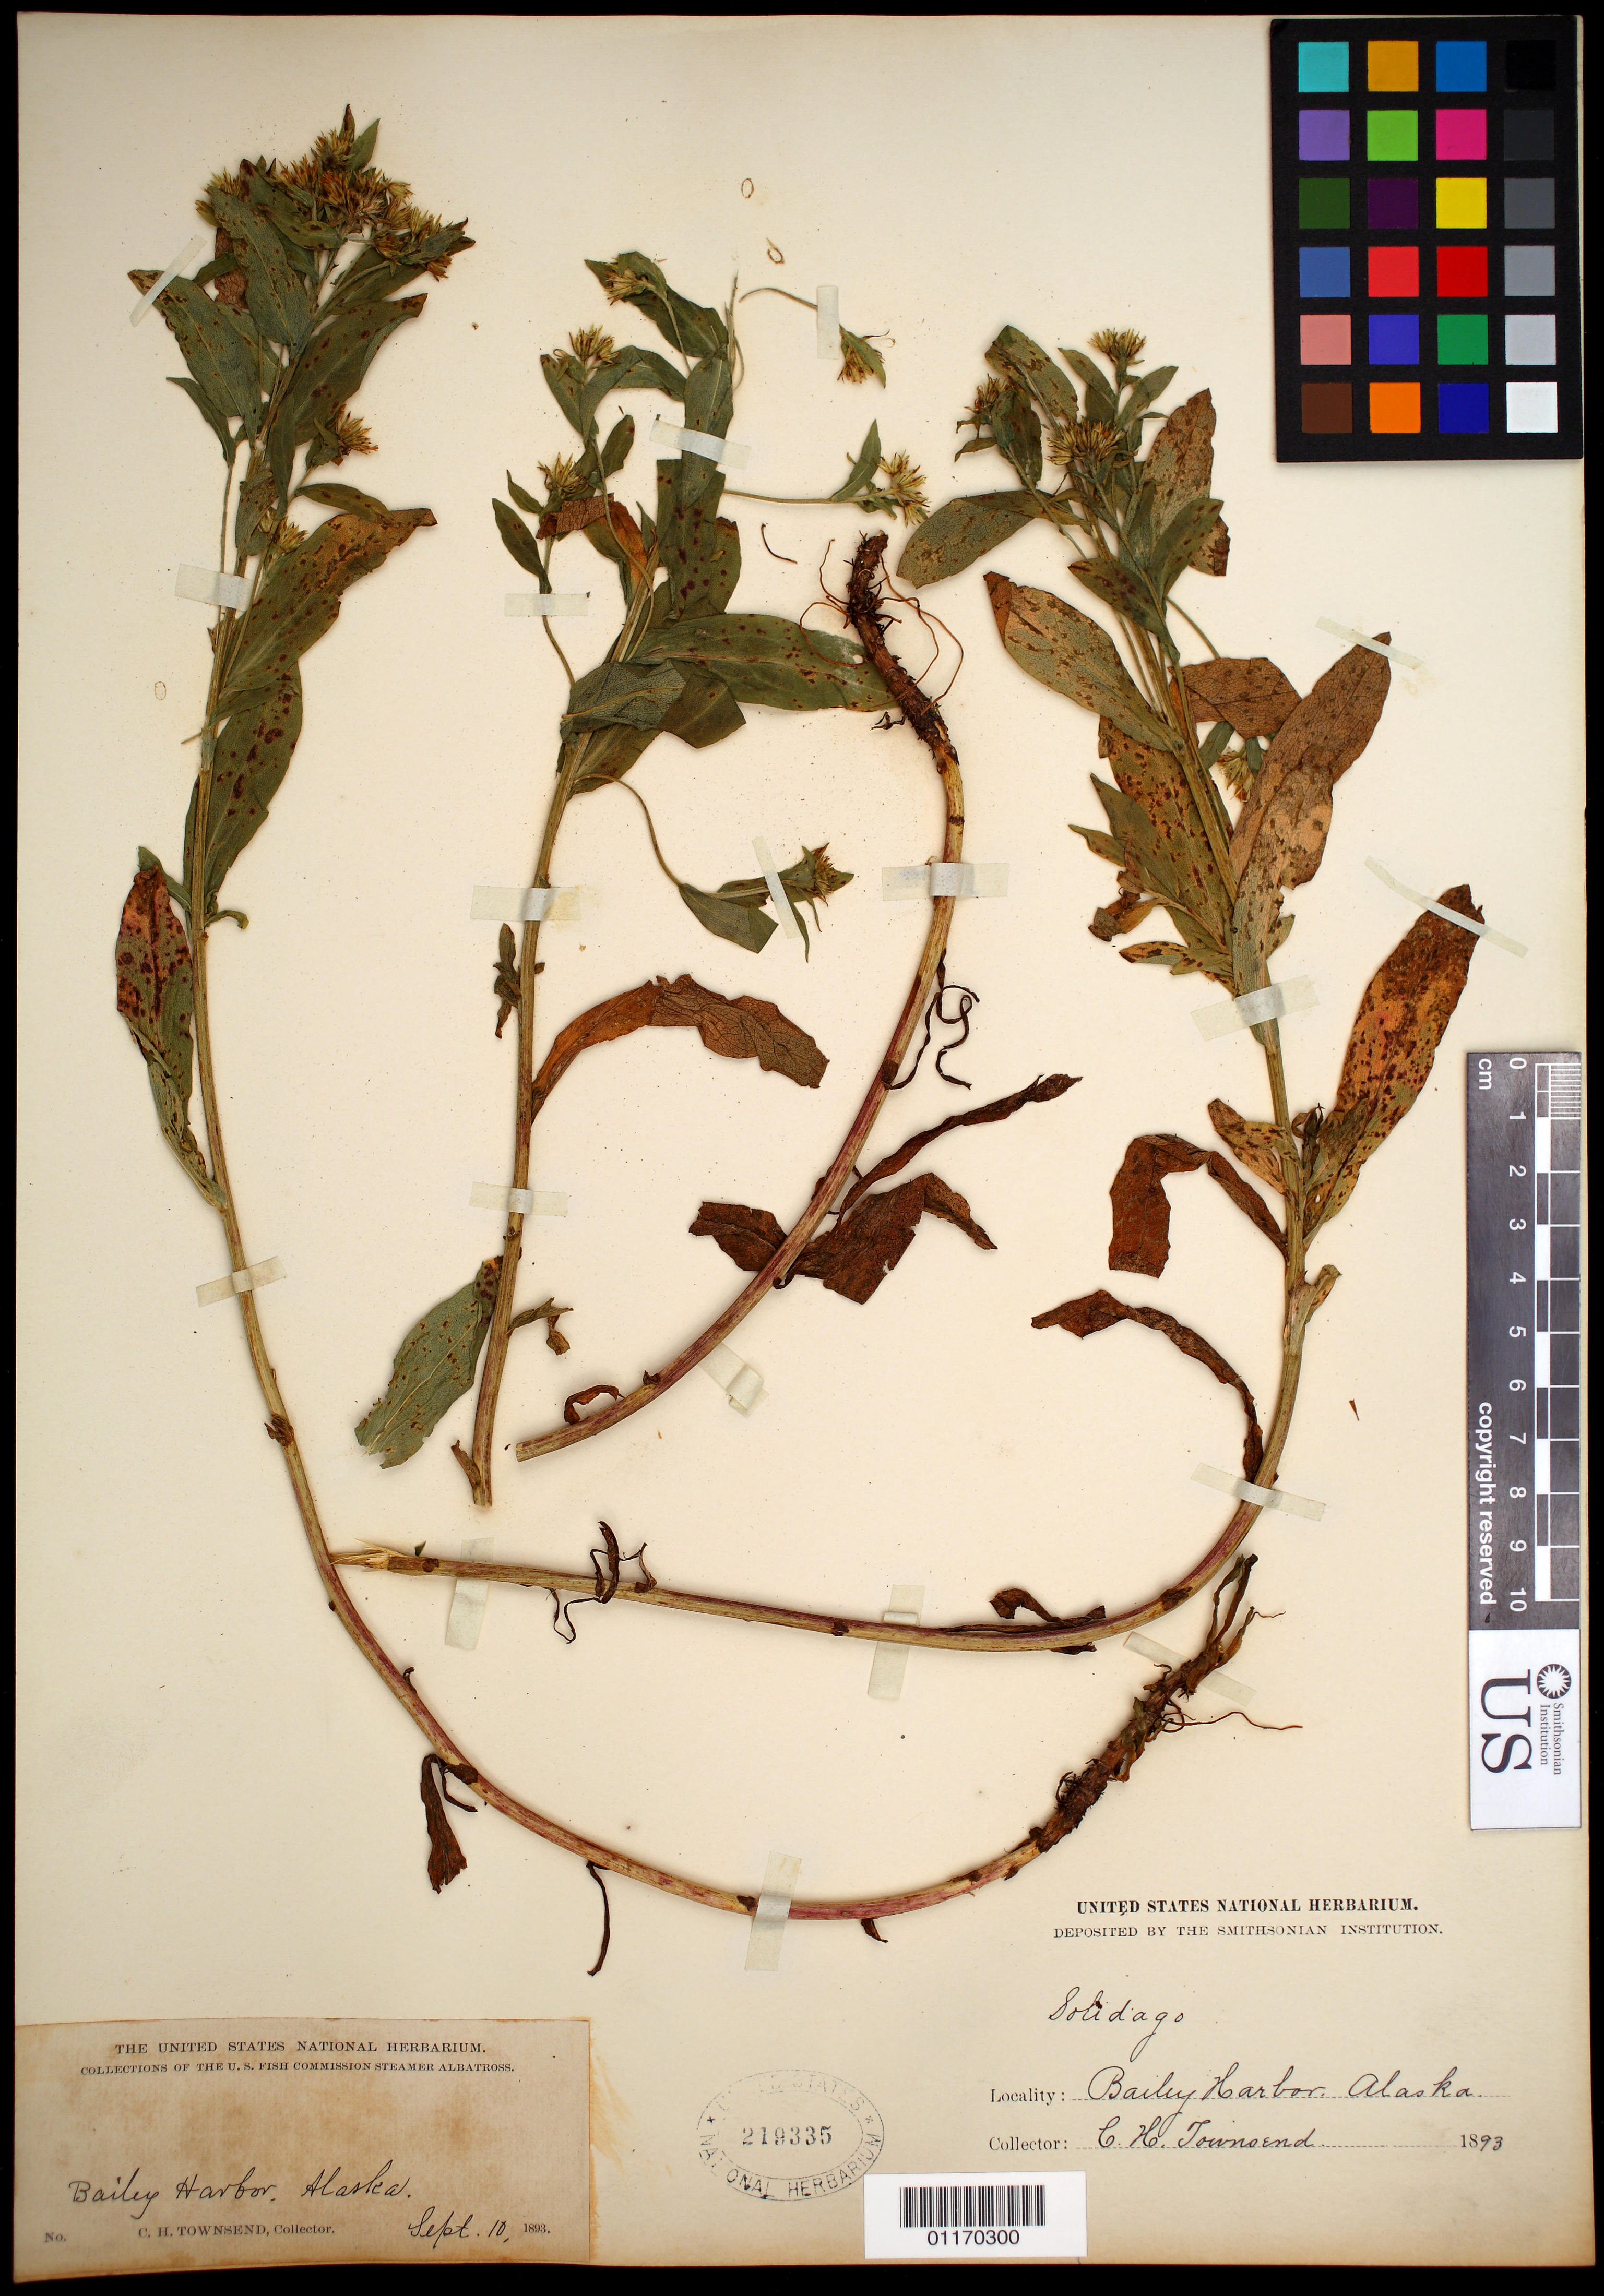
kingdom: Plantae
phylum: Tracheophyta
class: Magnoliopsida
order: Asterales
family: Asteraceae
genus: Solidago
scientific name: Solidago multiradiata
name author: Aiton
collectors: C. H. Townsend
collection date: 1893-09-10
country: United States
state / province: Alaska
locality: Bailey Harbor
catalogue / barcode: US 219335